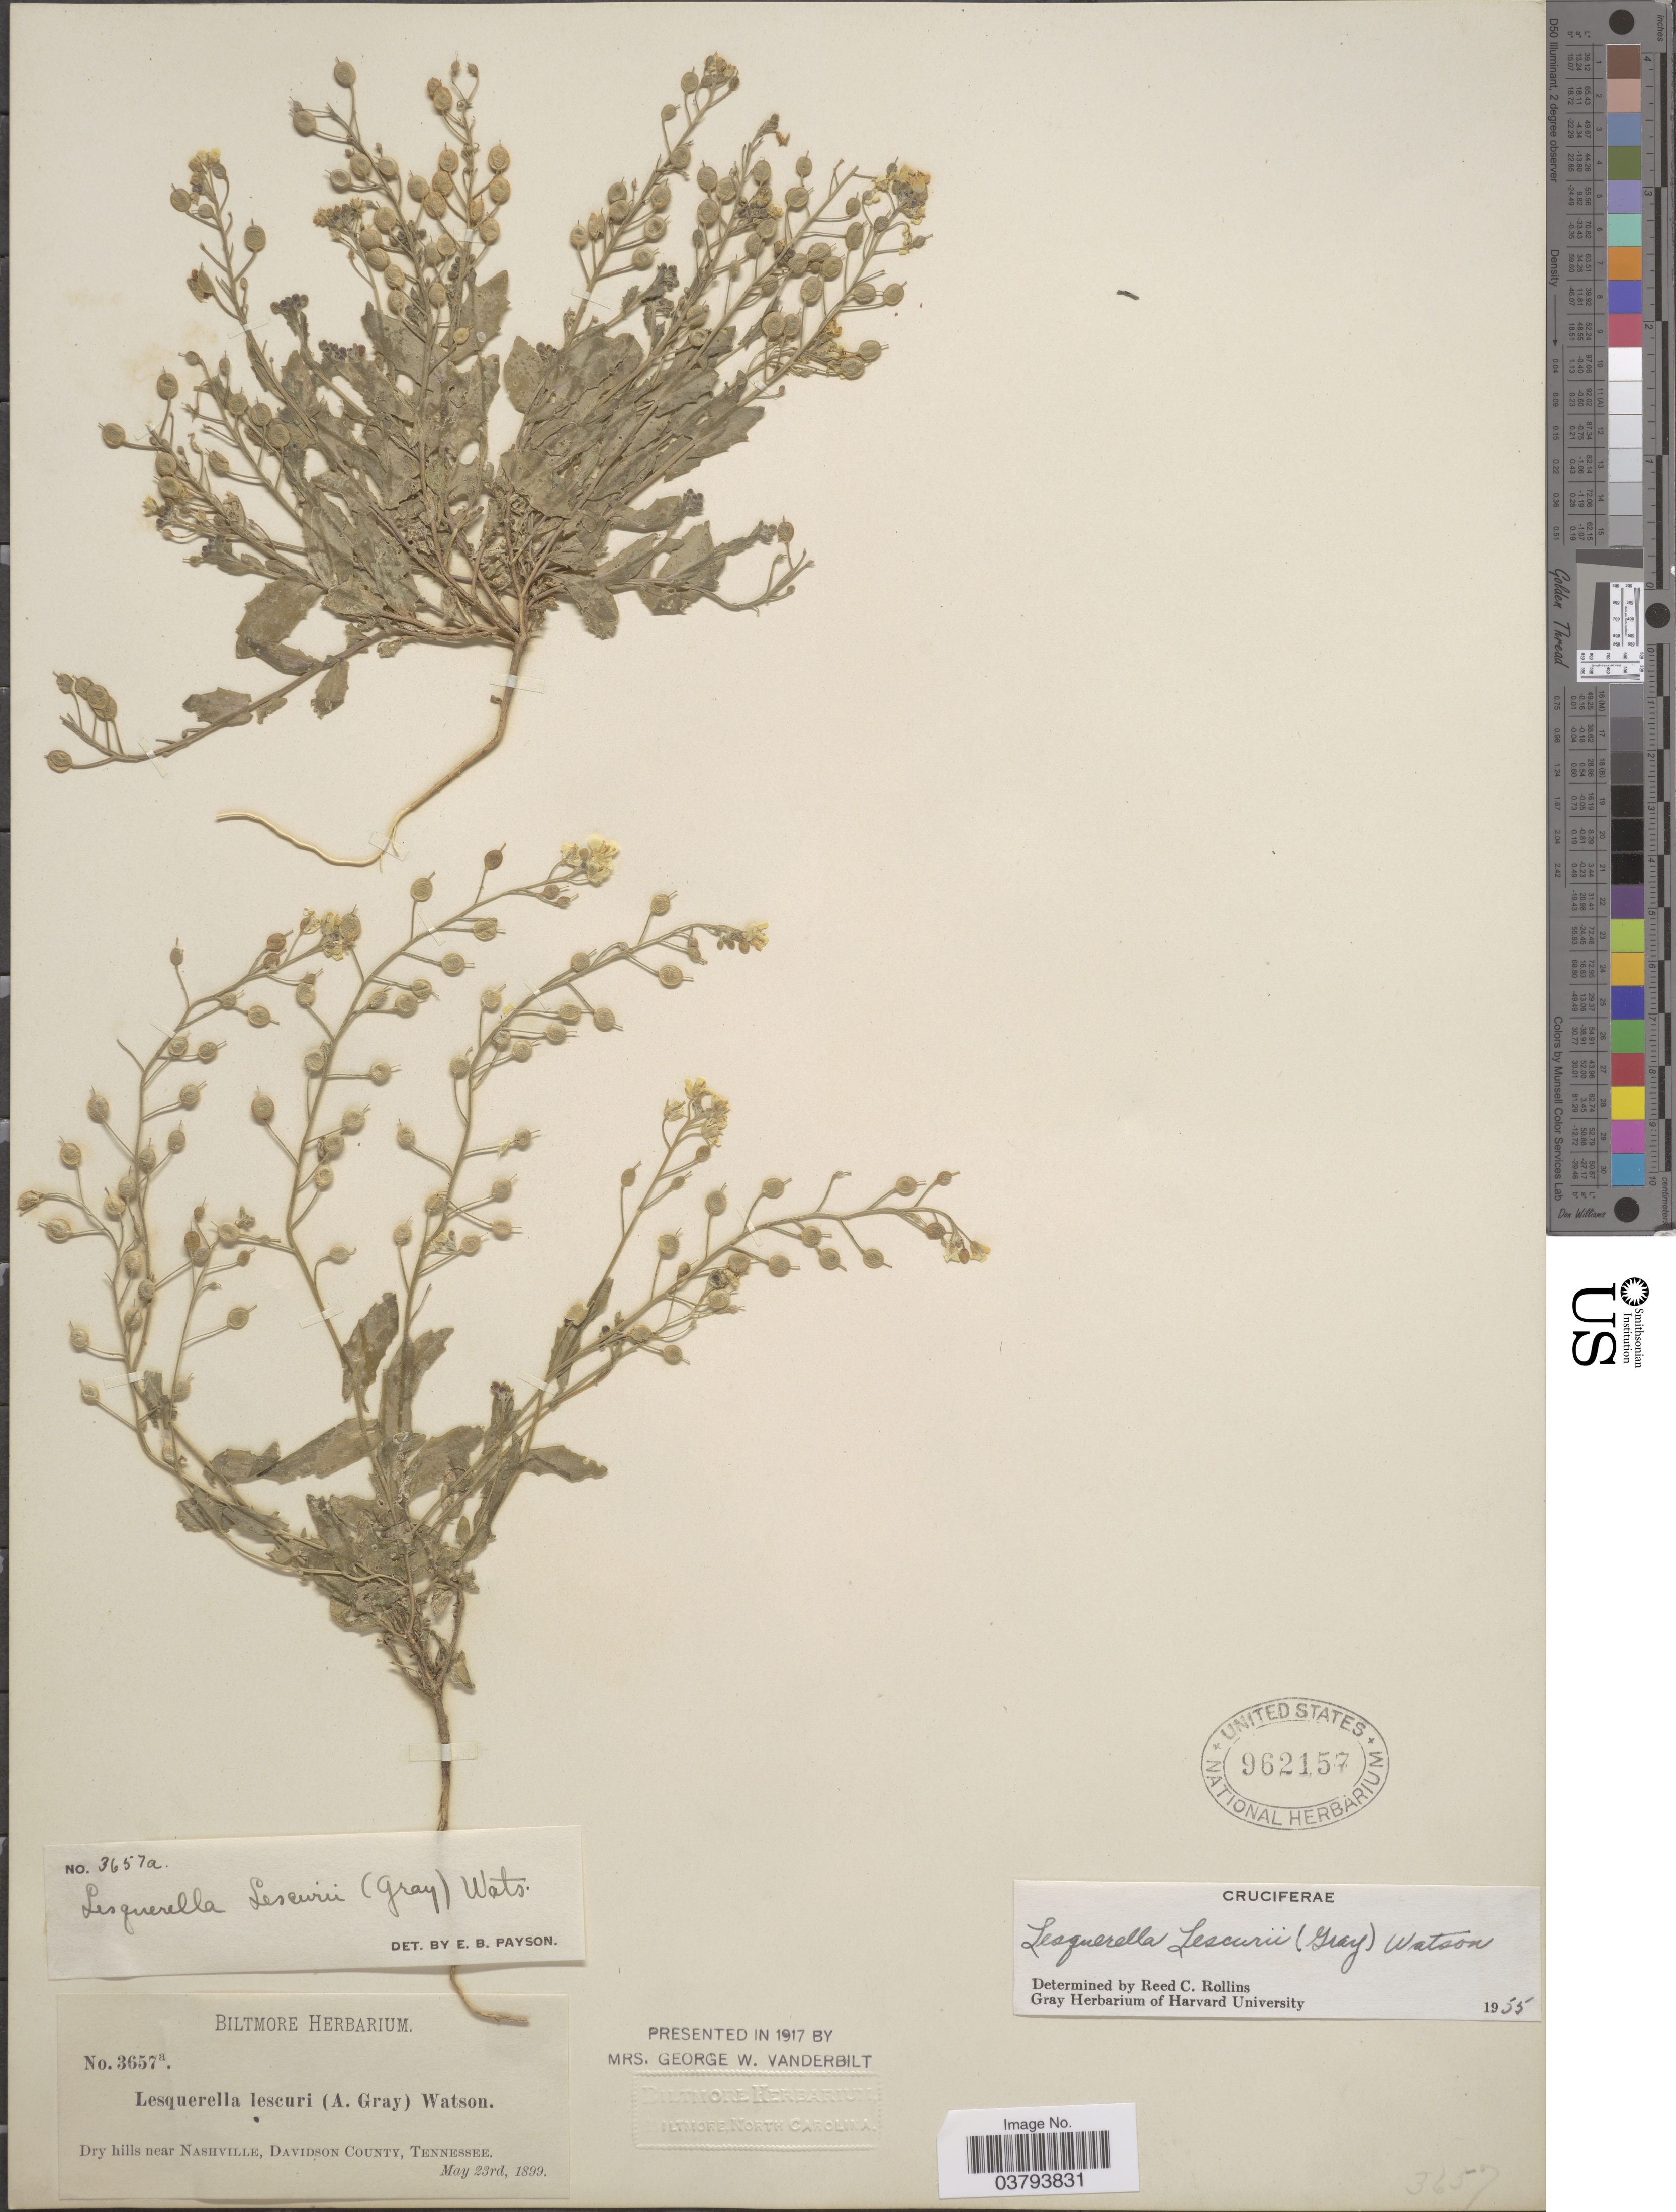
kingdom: Plantae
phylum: Tracheophyta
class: Magnoliopsida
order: Brassicales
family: Brassicaceae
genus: Lesquerella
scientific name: Lesquerella lescurii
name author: (A. Gray) S. Watson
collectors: ex herb. Biltmore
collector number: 3657a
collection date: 1899-05-23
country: United States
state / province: Tennessee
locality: Dry hills near Nashville, Davidson County.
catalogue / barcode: US 962157